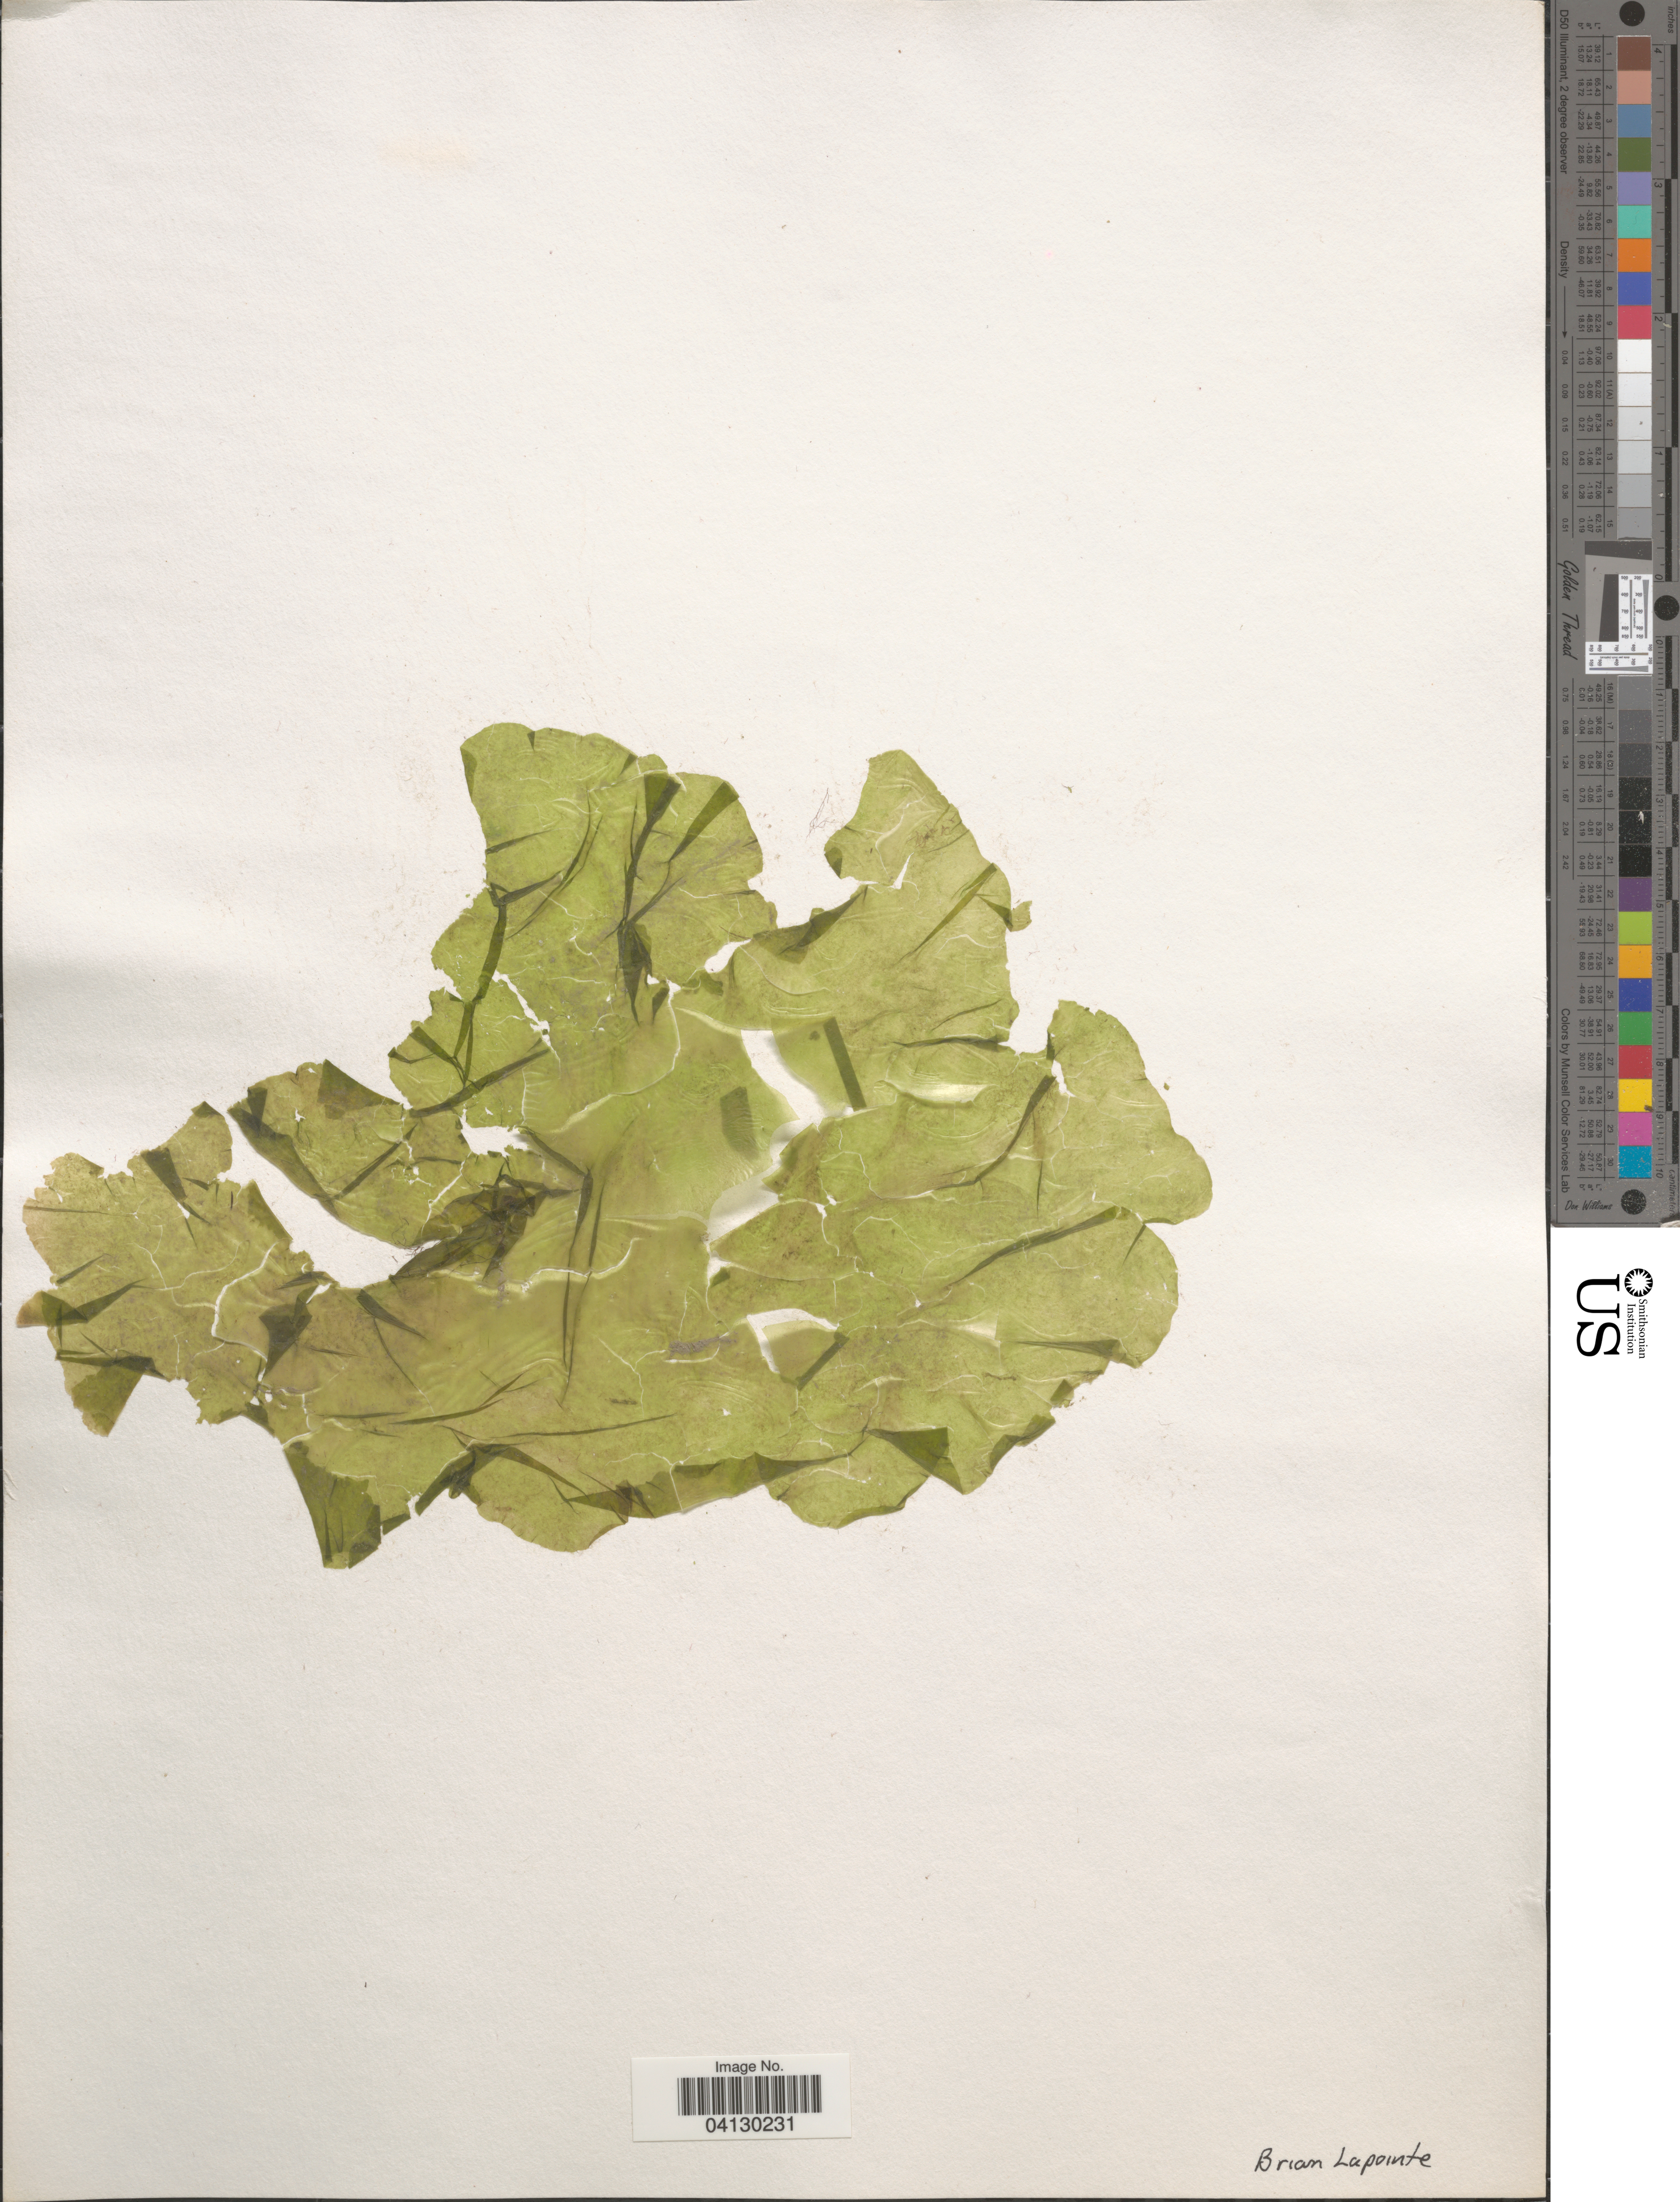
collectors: B. Lapointe